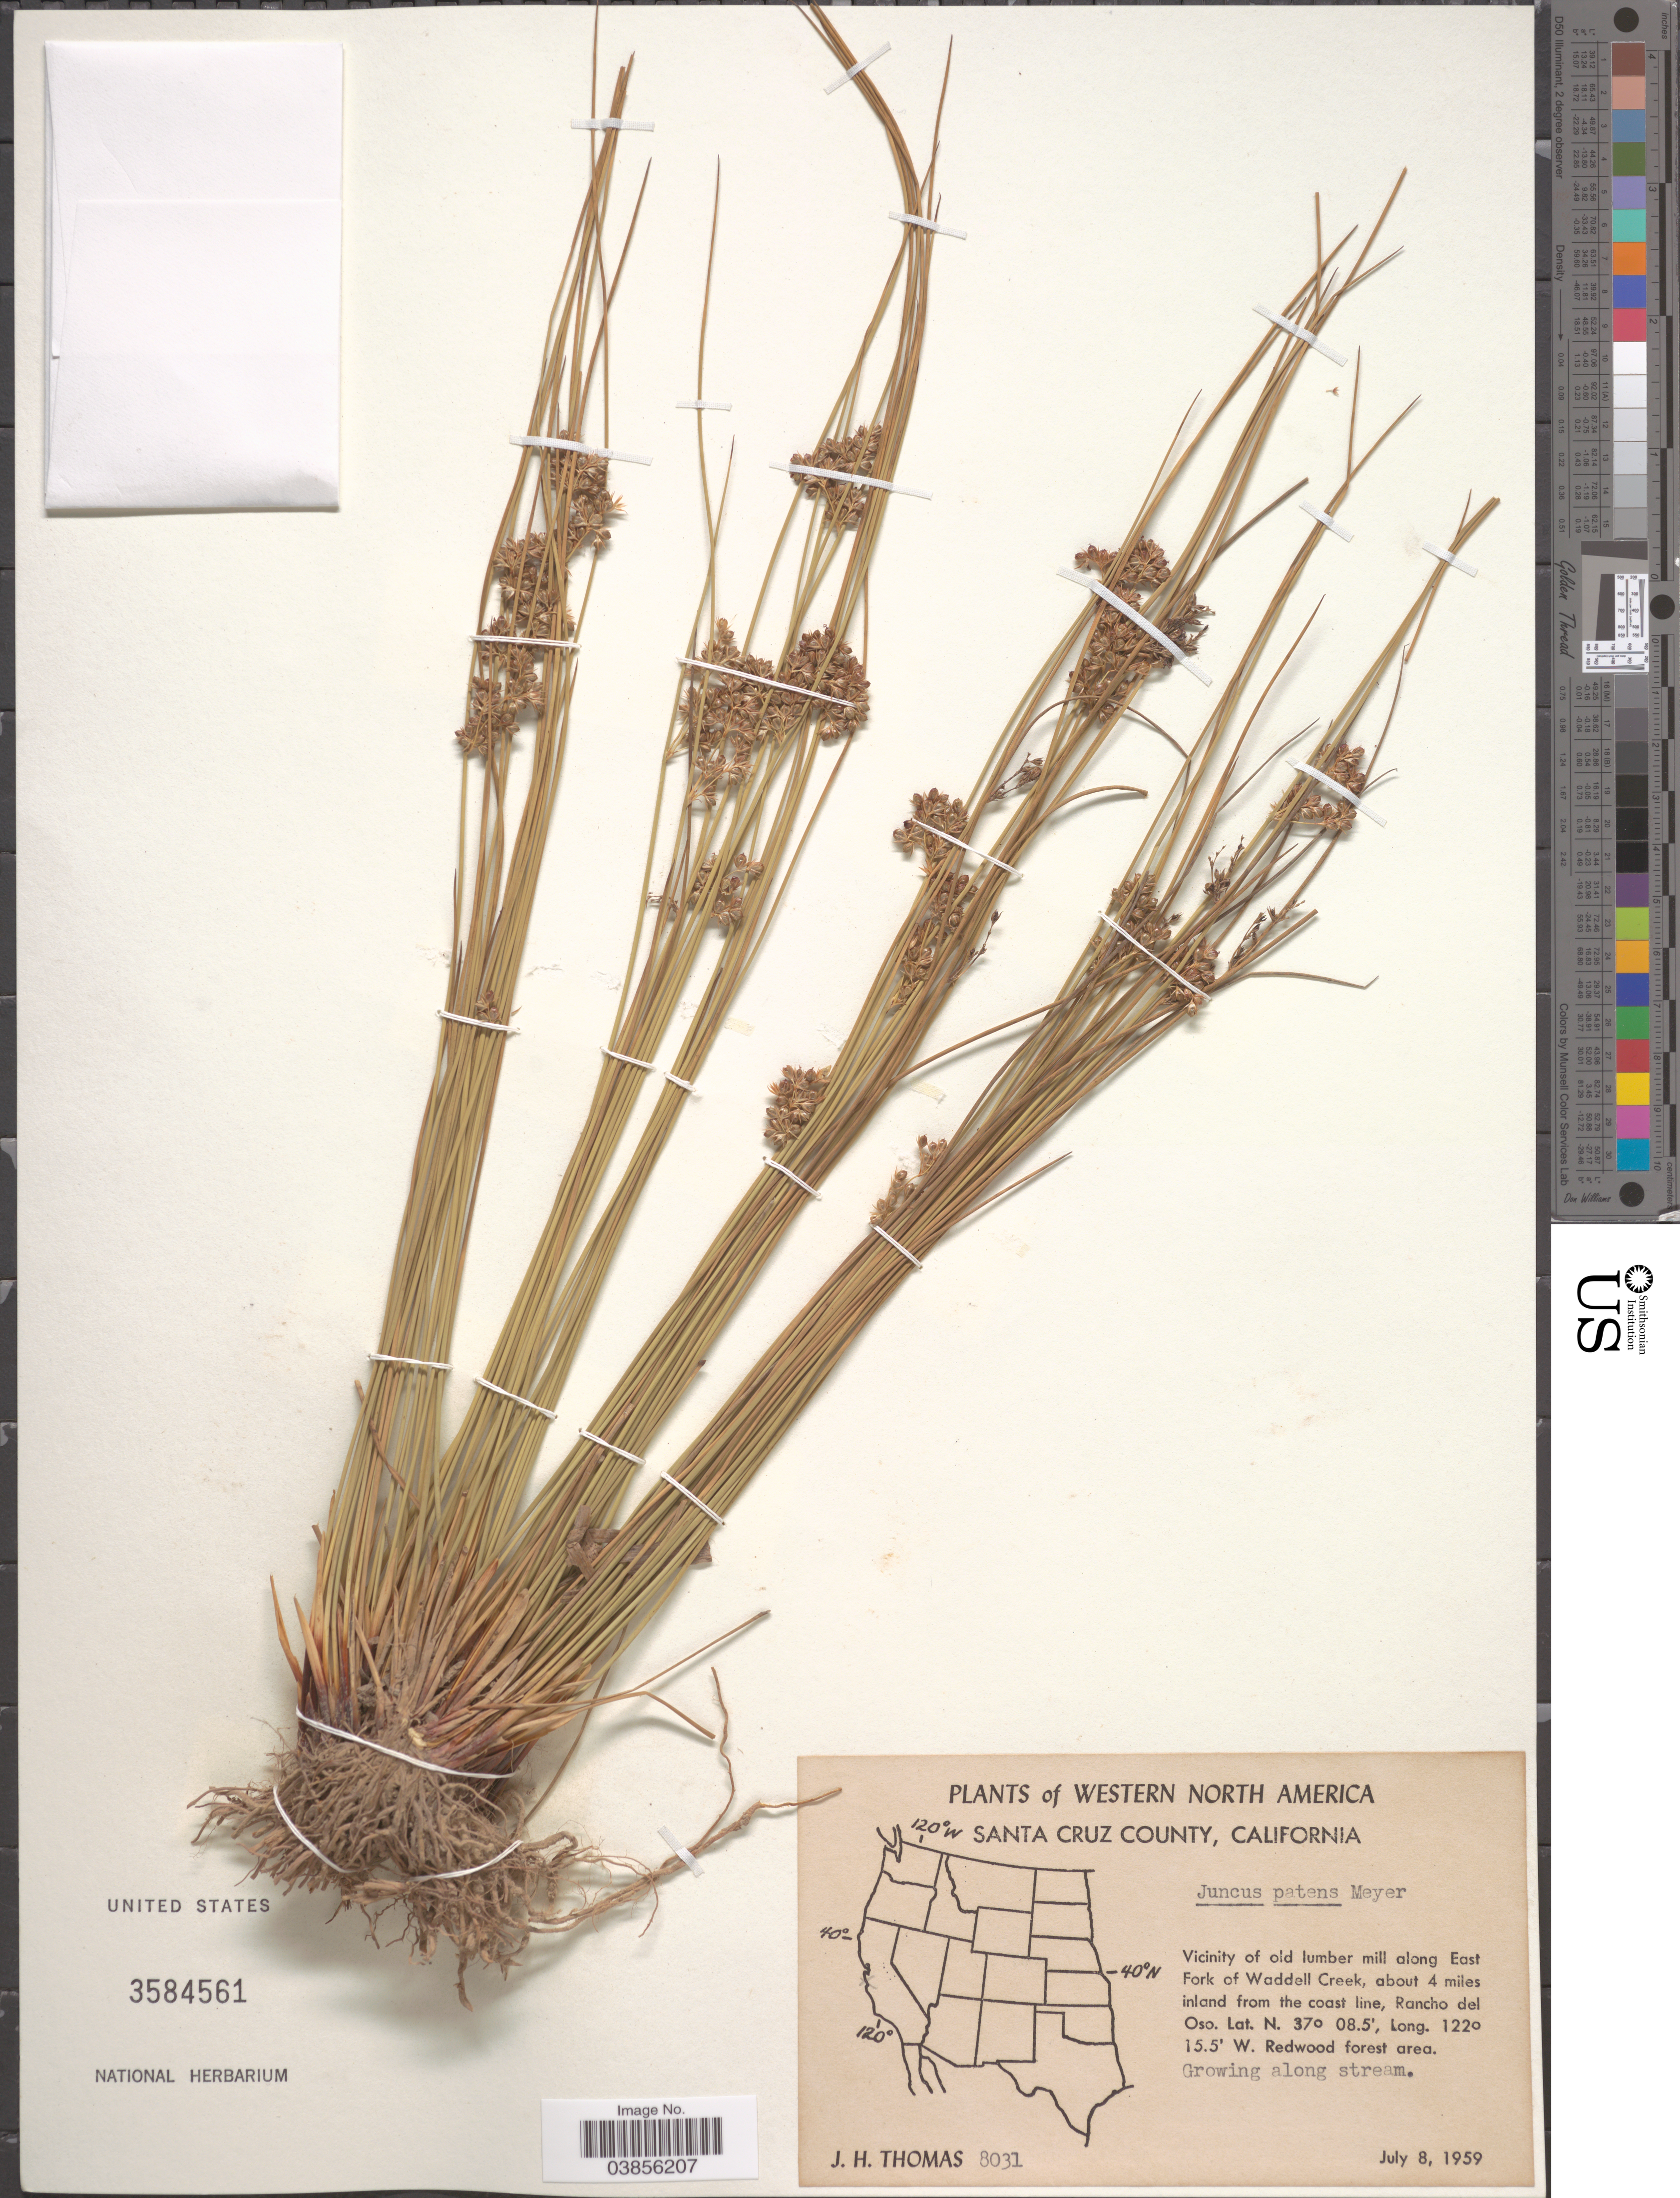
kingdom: Plantae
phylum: Tracheophyta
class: Liliopsida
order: Poales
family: Juncaceae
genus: Juncus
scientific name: Juncus patens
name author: E. Mey.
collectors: J. H. Thomas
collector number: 8031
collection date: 1959-07-08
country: United States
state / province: California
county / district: Santa Cruz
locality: Western North America. Santa Cruz County. Vicinity of old lumber mill along East Fork of Waddell Creek, about 4 miles inland from the coast line, Rancho del Oso. Redwood forest area.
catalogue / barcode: US 3584561